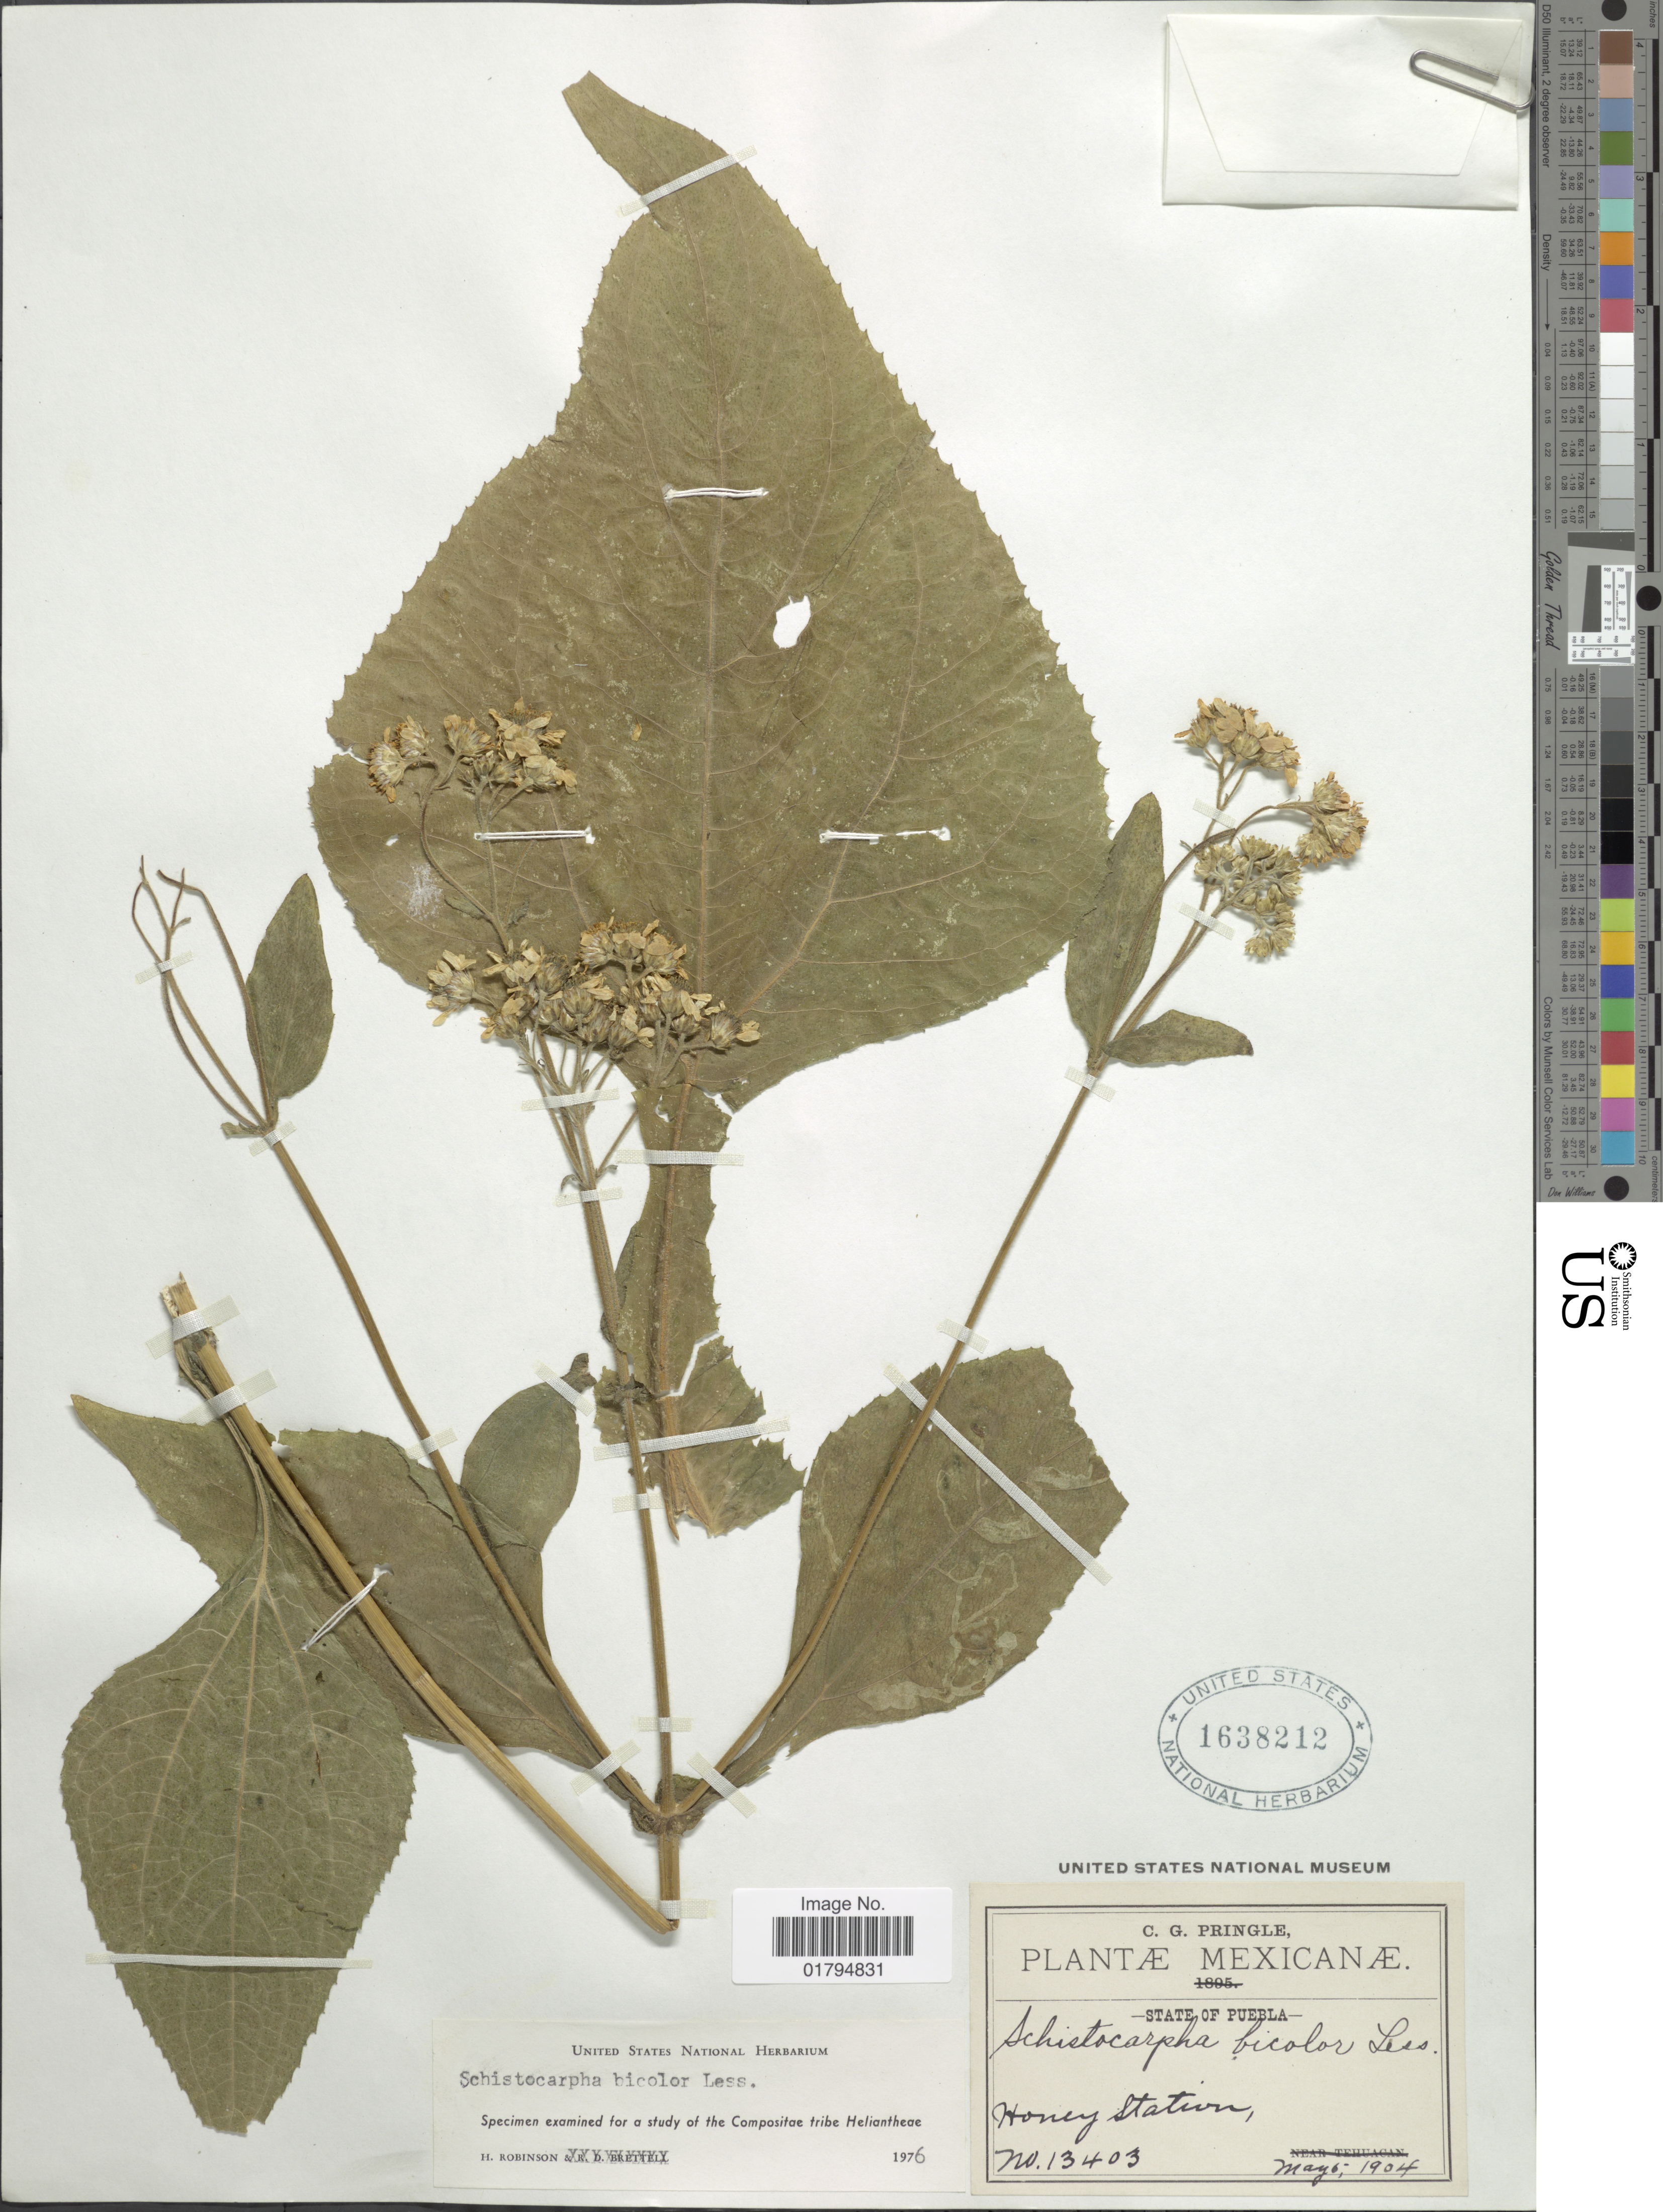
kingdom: Plantae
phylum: Tracheophyta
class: Magnoliopsida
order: Asterales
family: Asteraceae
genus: Schistocarpha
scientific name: Schistocarpha bicolor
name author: Less.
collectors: C. G. Pringle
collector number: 13403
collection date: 1904-05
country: Mexico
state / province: Puebla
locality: Honey Station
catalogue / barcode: US 1638212